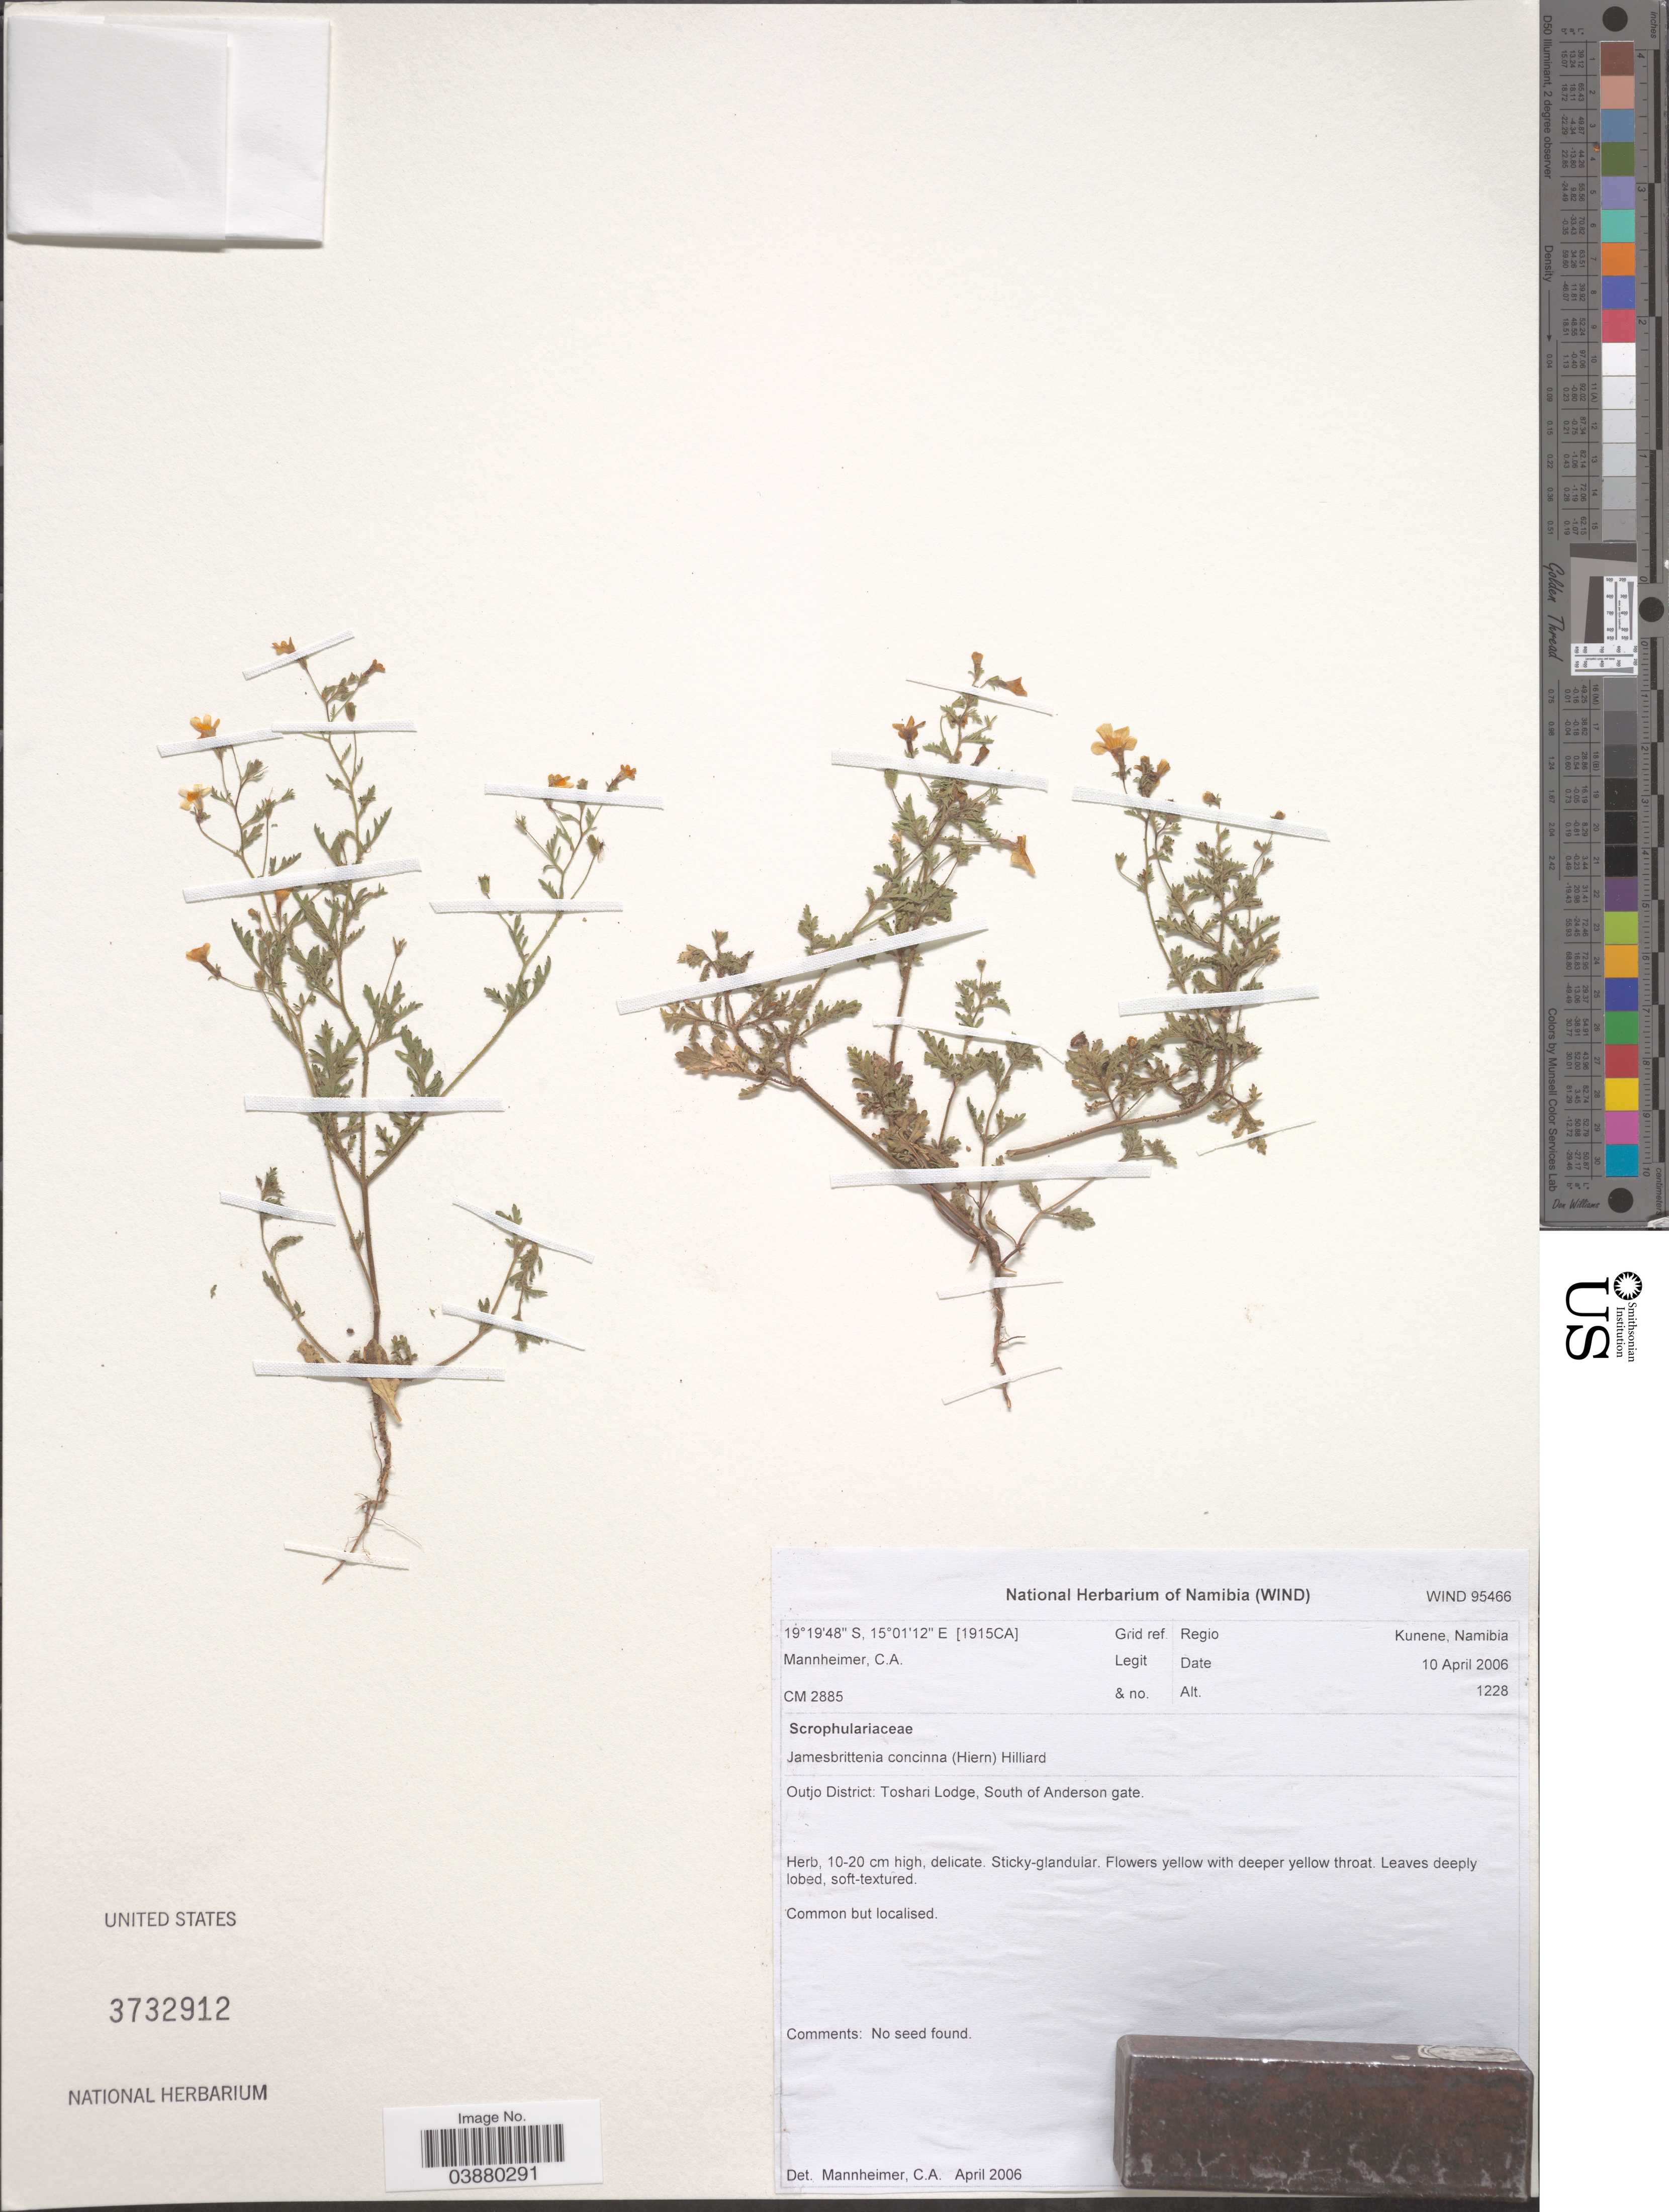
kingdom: Plantae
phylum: Tracheophyta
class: Magnoliopsida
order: Lamiales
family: Scrophulariaceae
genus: Jamesbrittenia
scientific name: Jamesbrittenia concinna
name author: (Hiern) Hilliard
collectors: C. A. Mannheimer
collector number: CM 2885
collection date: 2006-04-10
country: Namibia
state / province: Kunene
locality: [1915CA] Grid ref. Regio Kunene. Outjo District: Toshari Lodge, South of Anderson gate.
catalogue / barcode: US 3732912